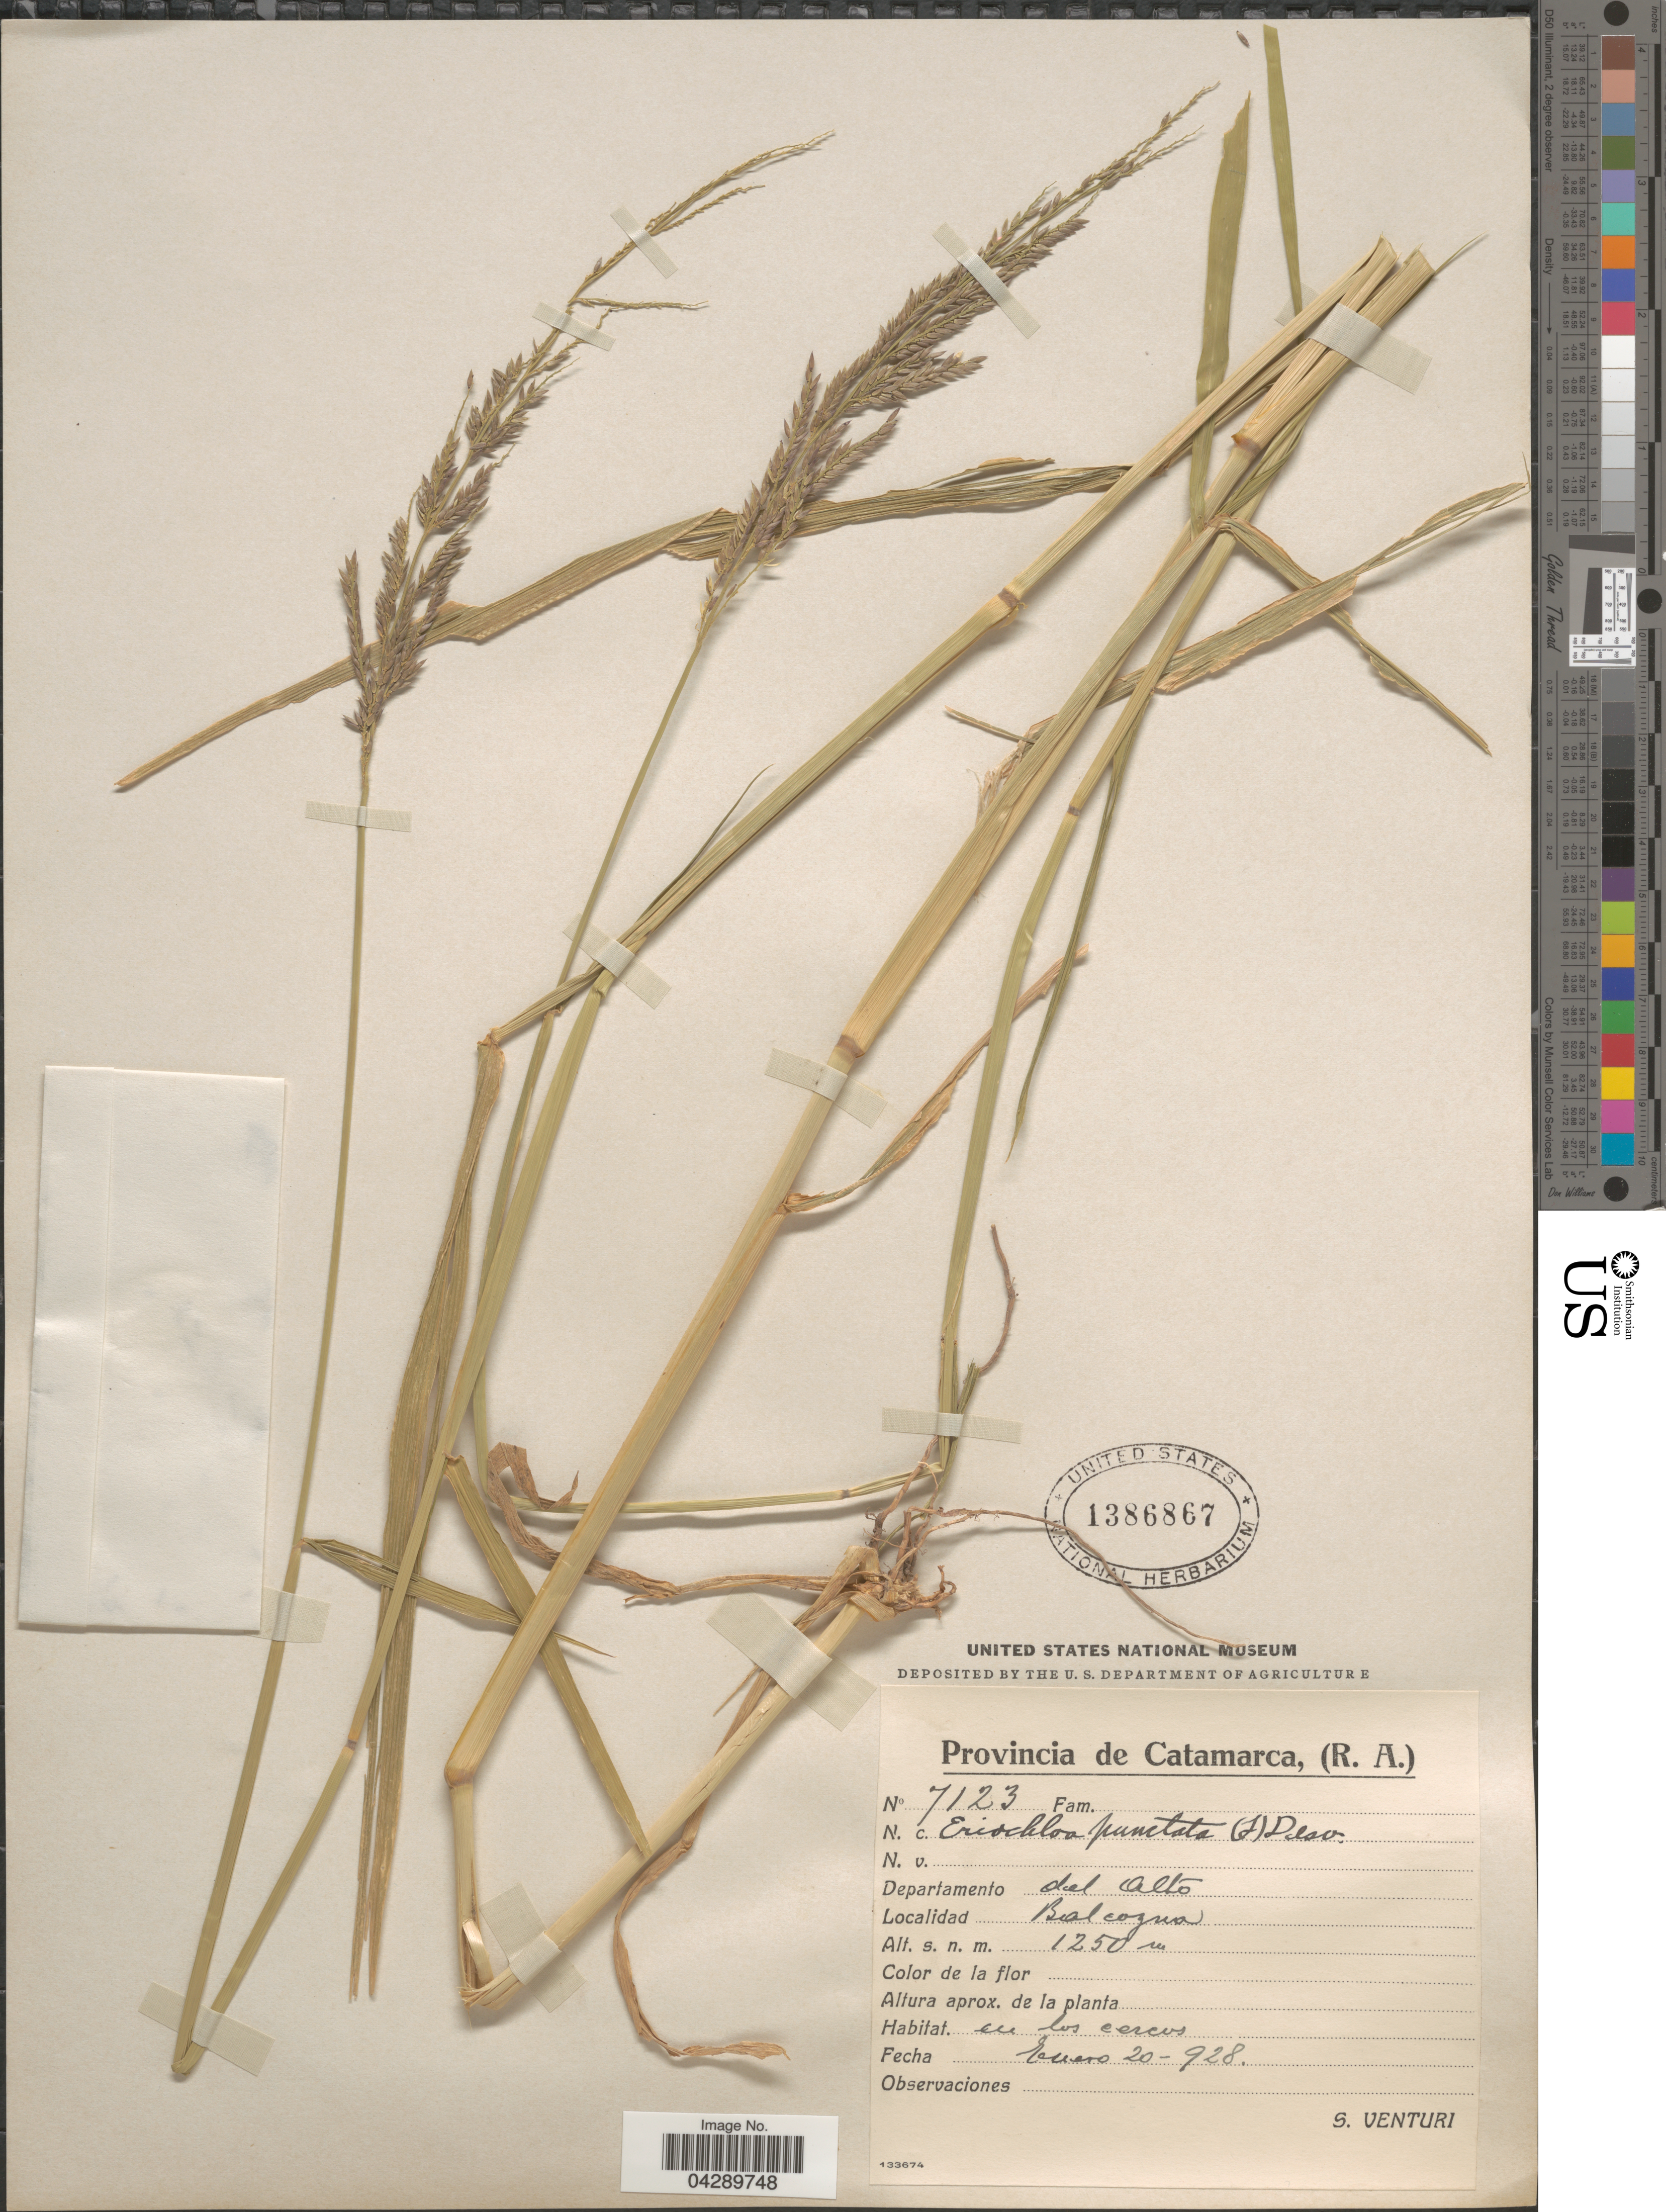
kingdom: Plantae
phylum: Tracheophyta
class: Liliopsida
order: Poales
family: Poaceae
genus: Eriochloa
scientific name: Eriochloa punctata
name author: (L.) Desv. ex Ham.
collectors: S. Venturi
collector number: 7123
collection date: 1928-01-20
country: Argentina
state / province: Catamarca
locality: Departamento El Alto. Balcozna.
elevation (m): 1250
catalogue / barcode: US 1386867